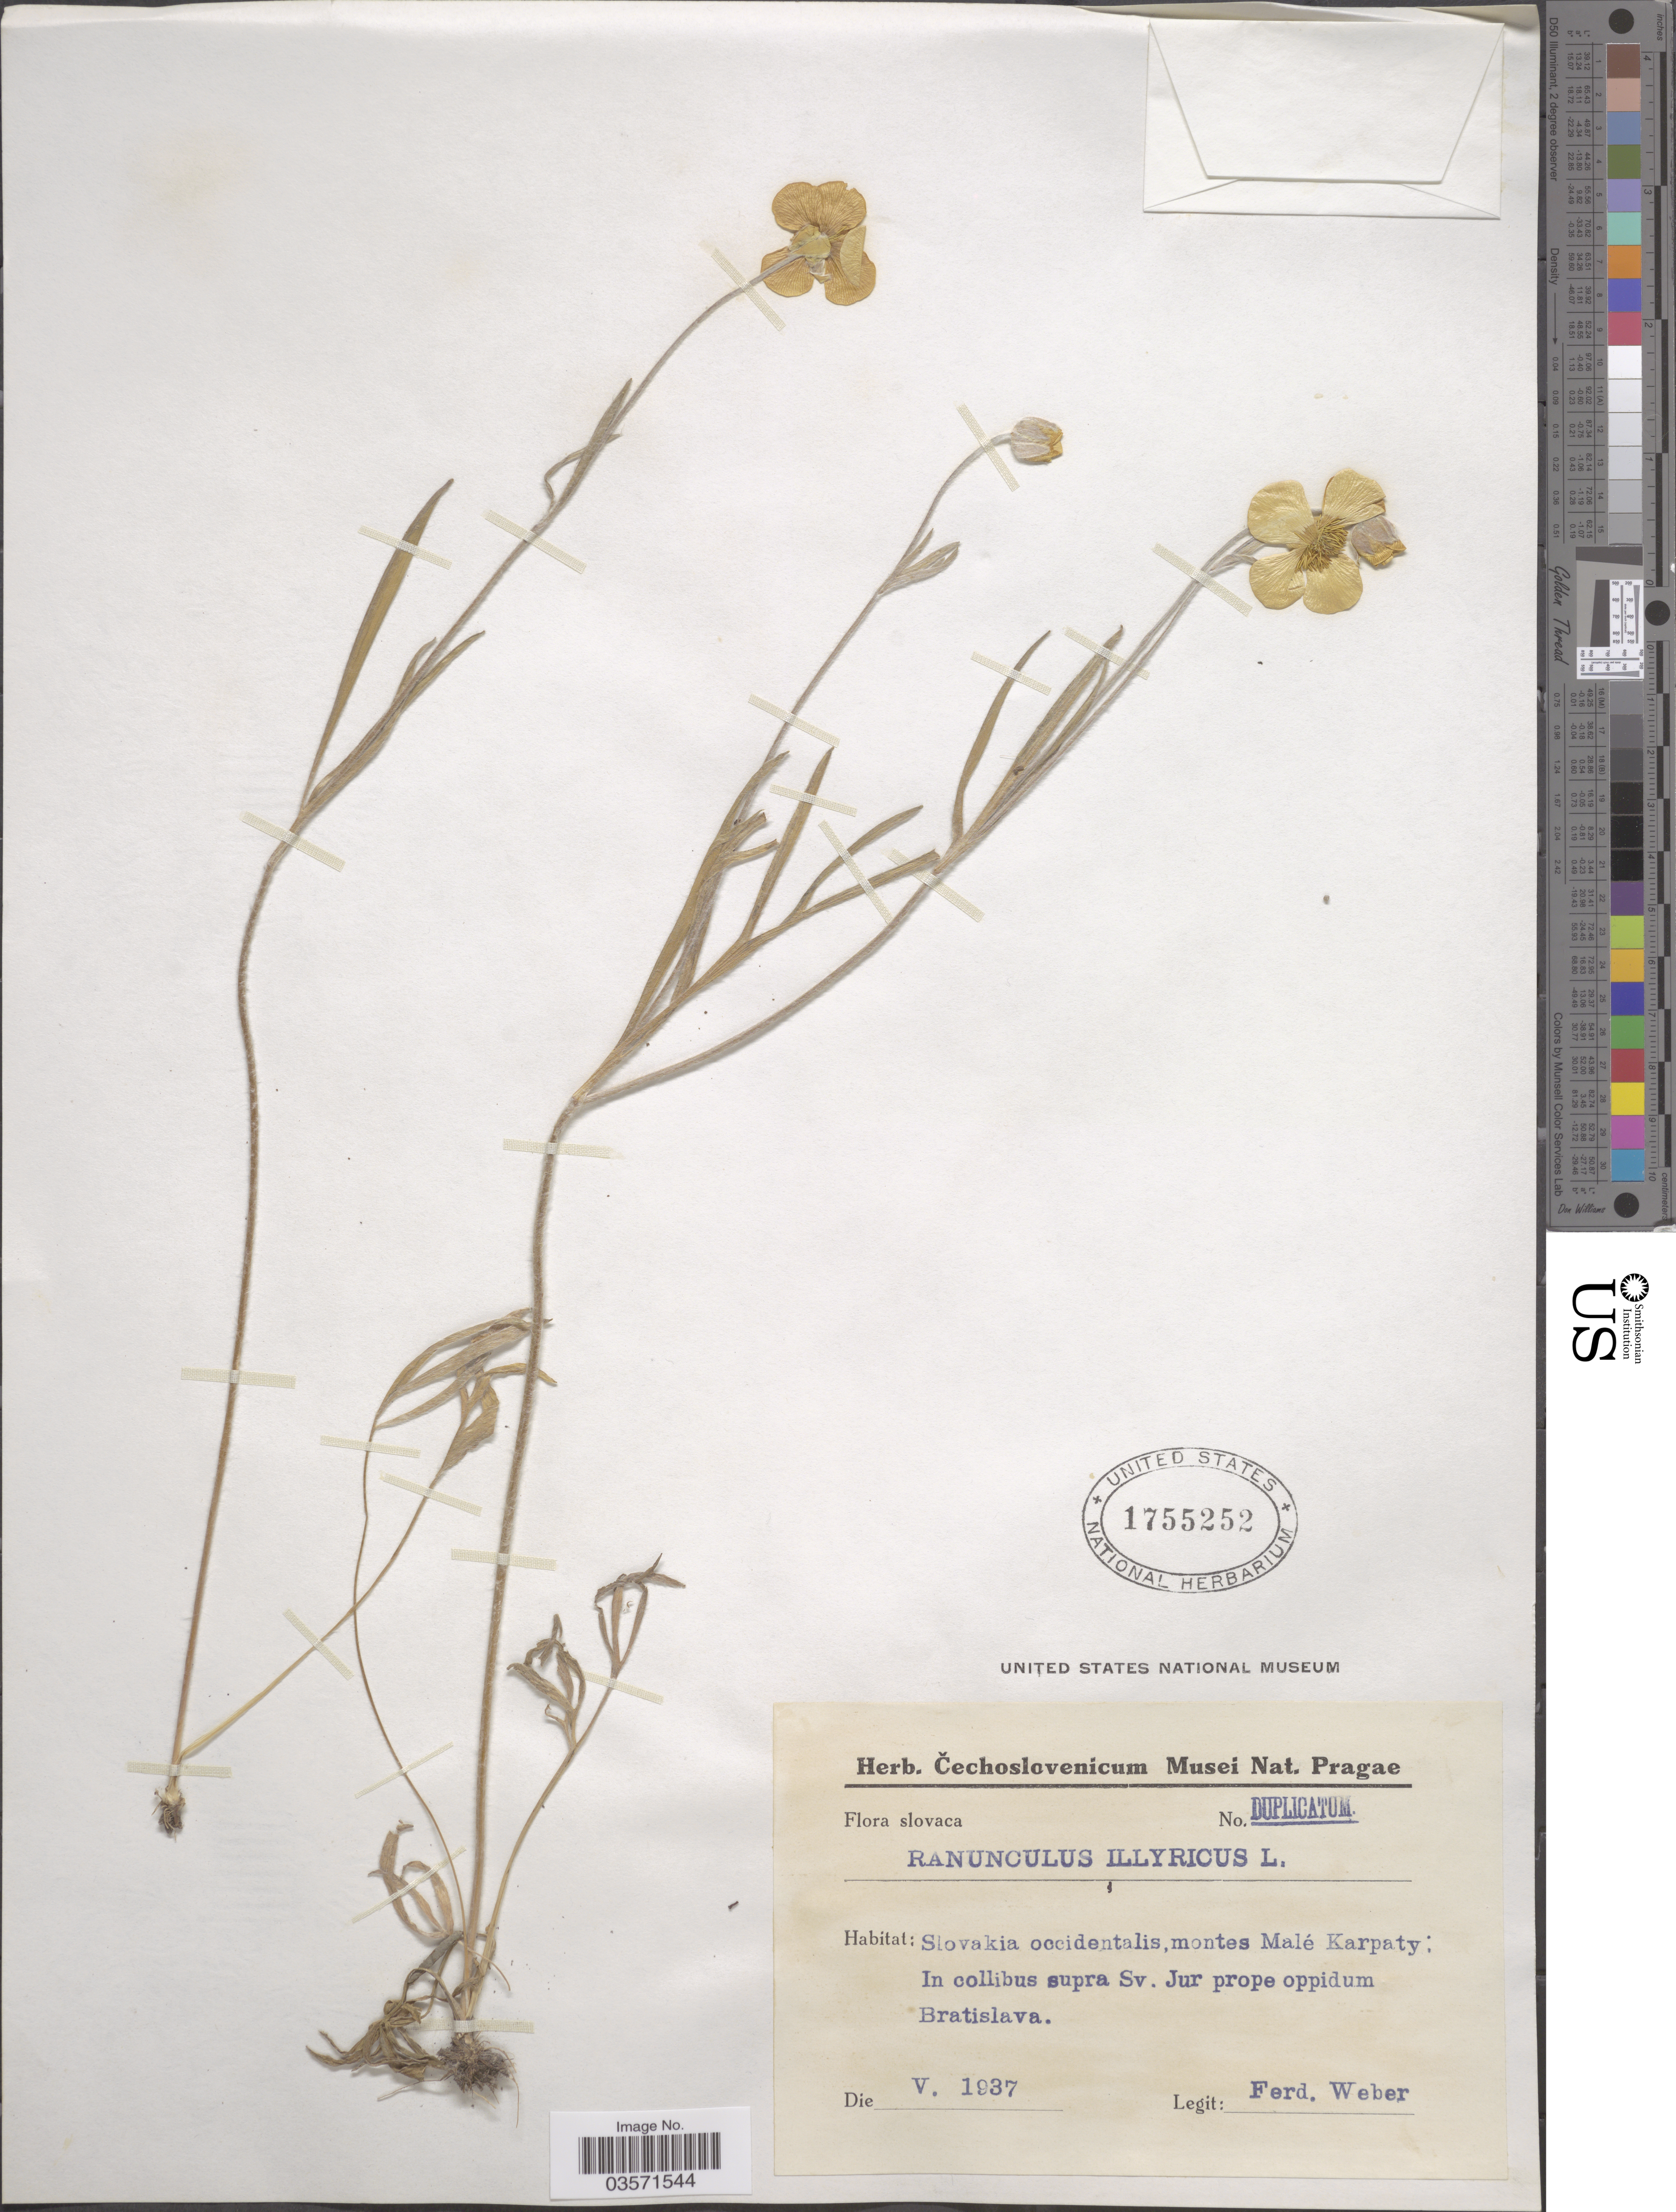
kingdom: Plantae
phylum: Tracheophyta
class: Magnoliopsida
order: Ranunculales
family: Ranunculaceae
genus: Ranunculus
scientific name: Ranunculus illyricus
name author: L.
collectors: F. Weber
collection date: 1937-05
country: Slovakia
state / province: Bratislavsky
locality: Slovakia occidentalis, montes Malé Karpaty; In collibus supra Sv. Jur prope oppidum Bratislava.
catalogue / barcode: US 1755252